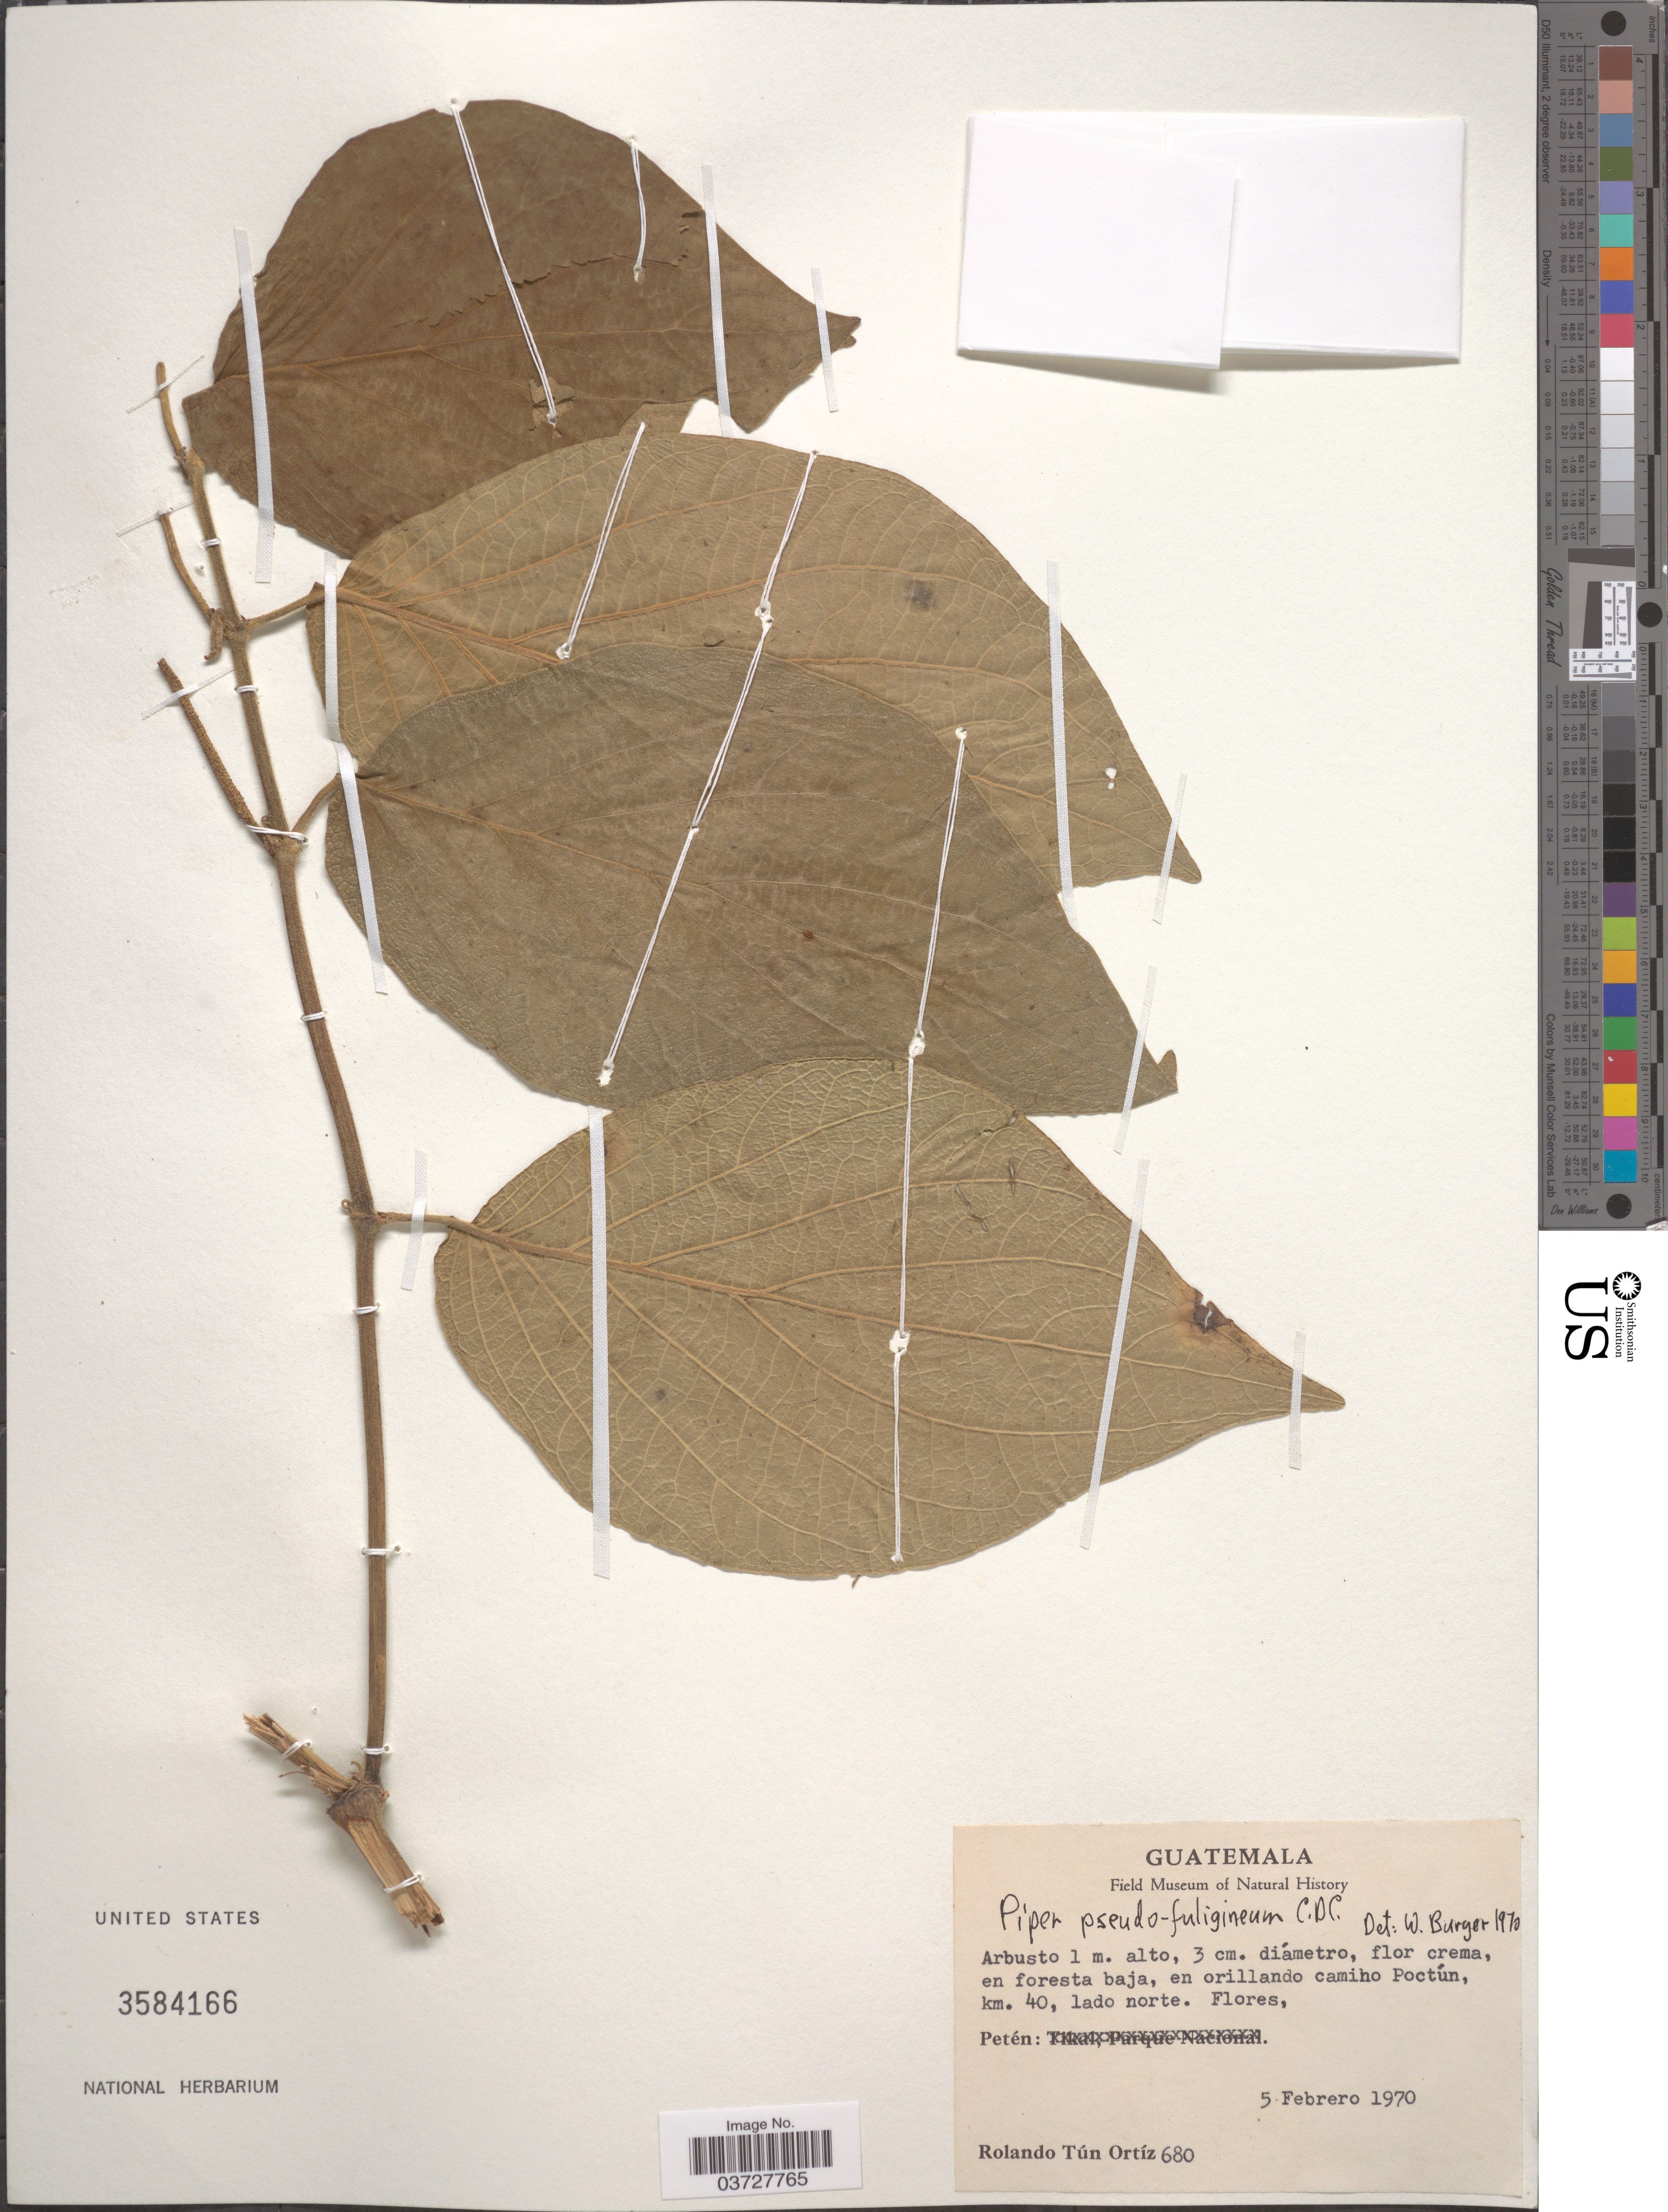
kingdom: Plantae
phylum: Tracheophyta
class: Magnoliopsida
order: Piperales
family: Piperaceae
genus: Piper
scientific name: Piper pseudofuligineum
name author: C. DC.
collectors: R. T. Ortíz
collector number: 680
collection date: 1970-02-05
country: Guatemala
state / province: El Peten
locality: En foresta baja, en orillando camiho Poctún, km. 40, lado norte. Petén.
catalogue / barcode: US 3584166